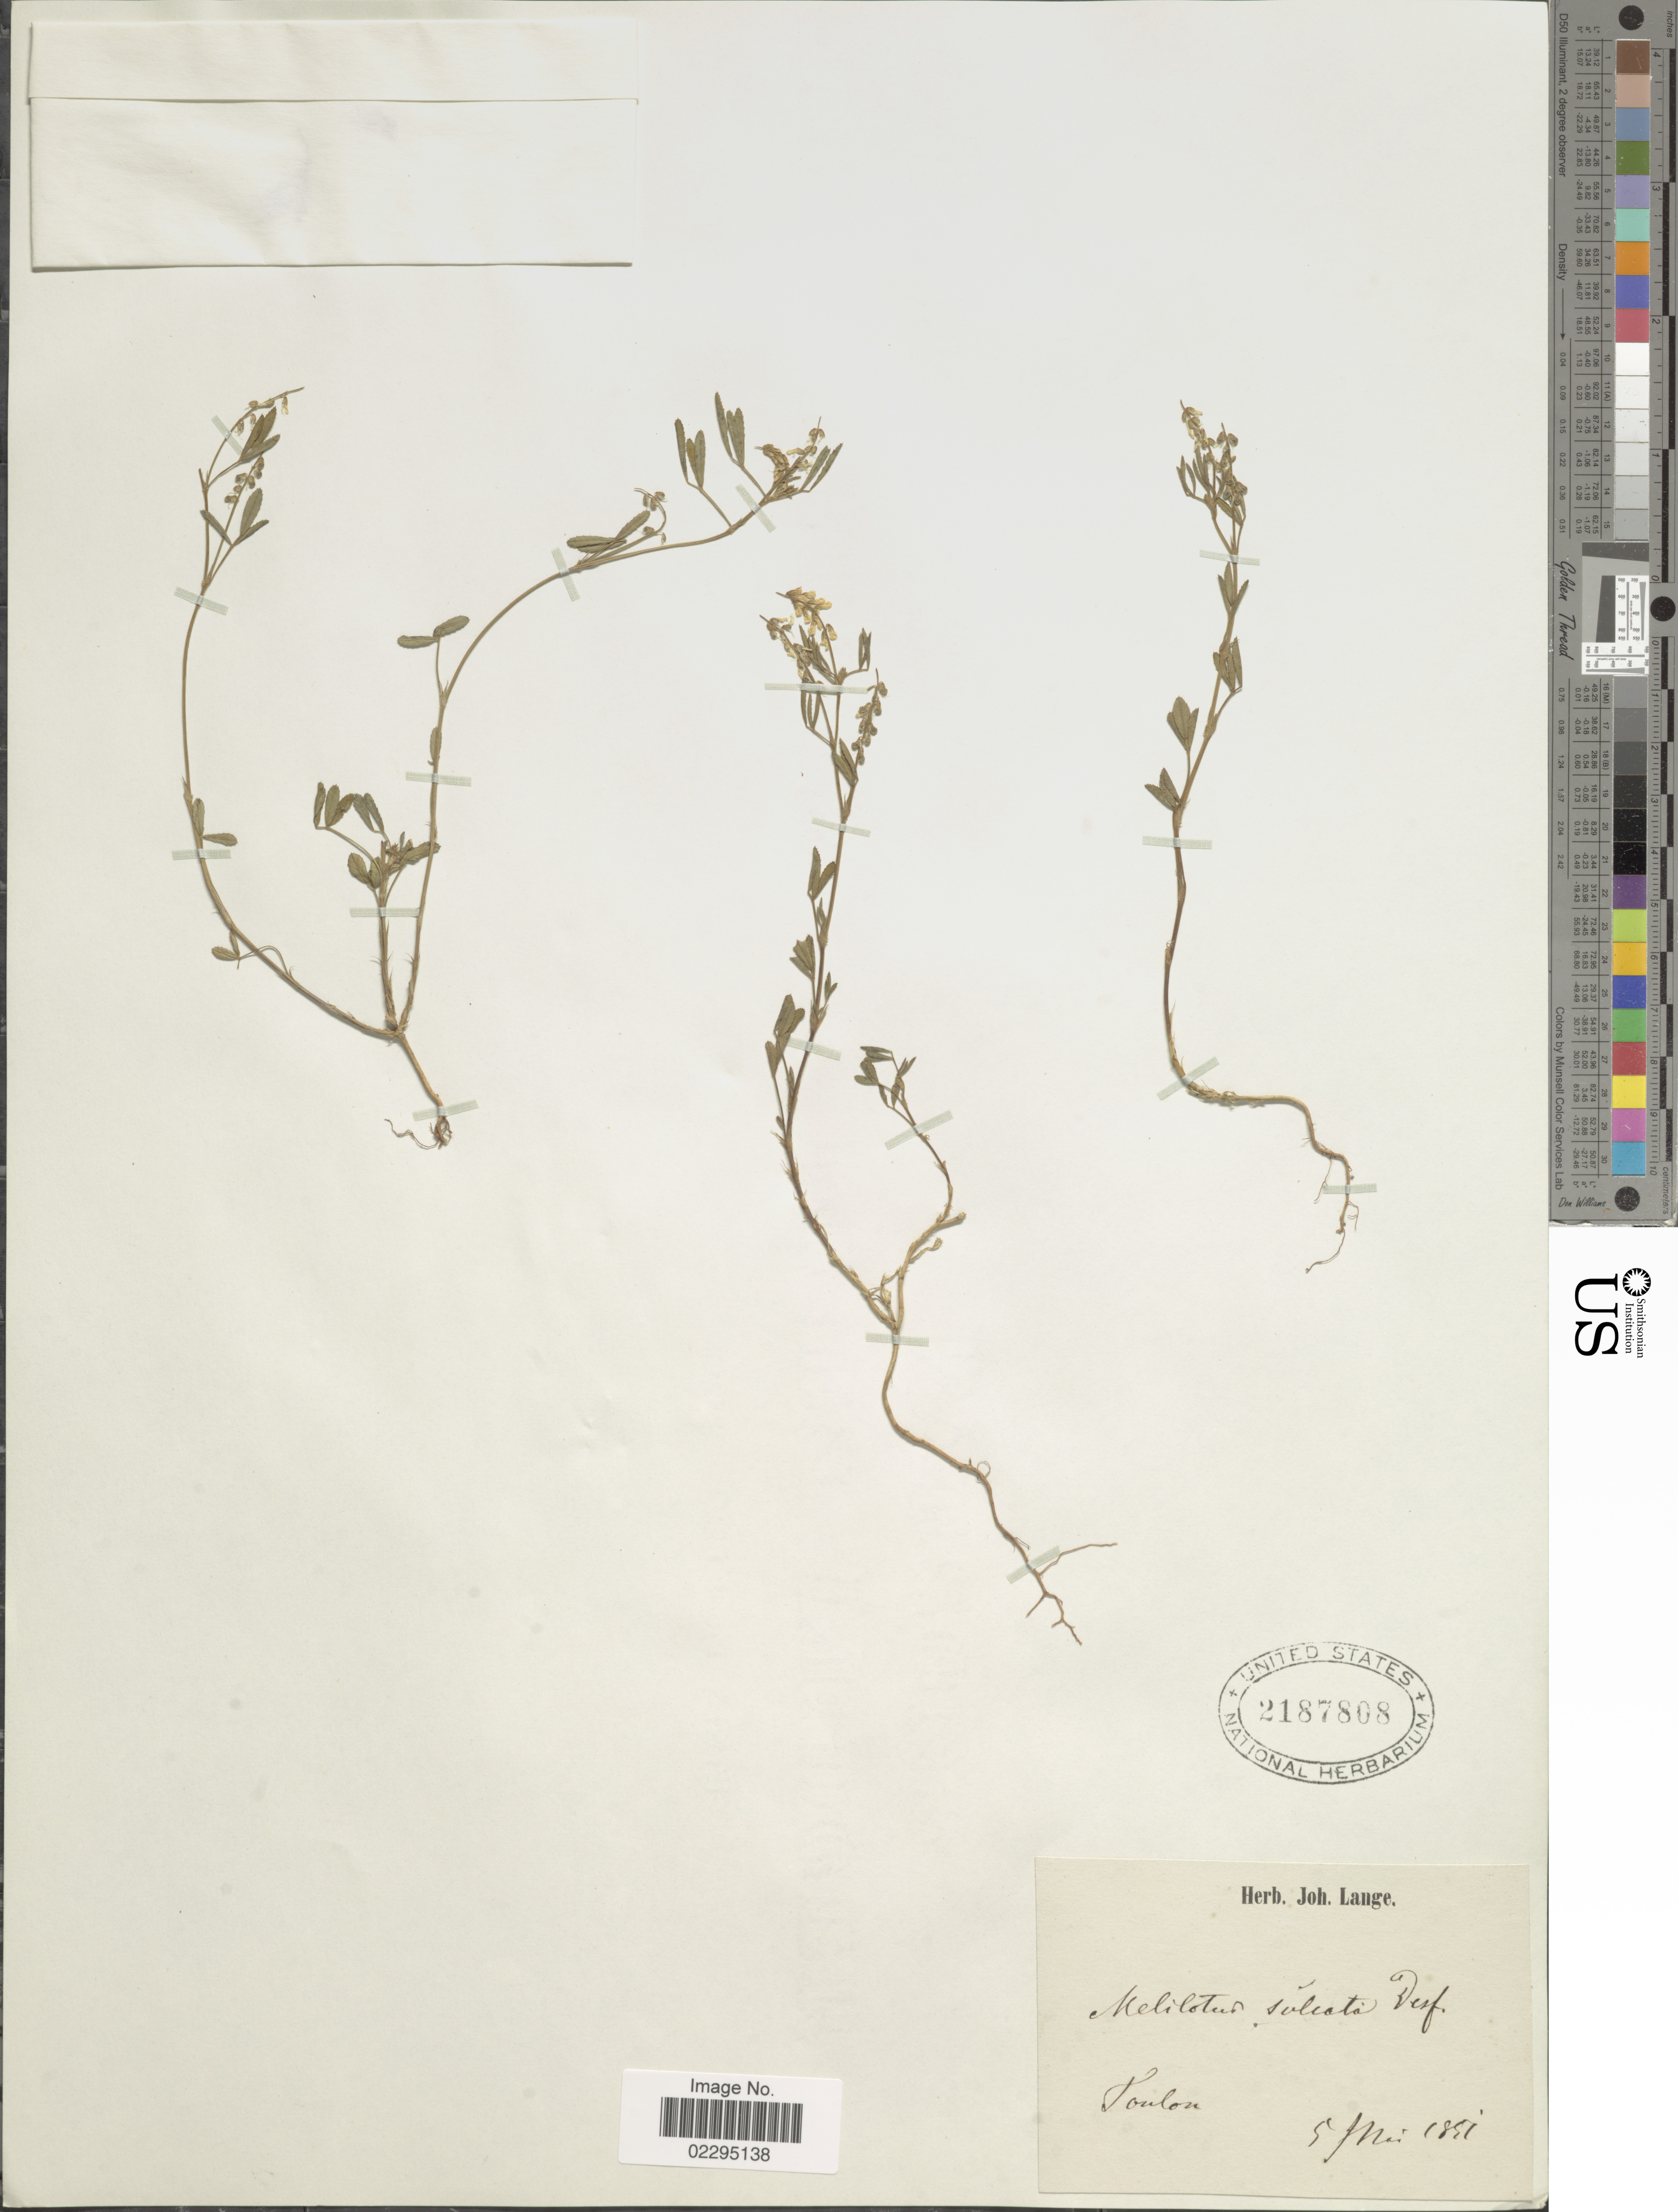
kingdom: Plantae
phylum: Tracheophyta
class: Magnoliopsida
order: Fabales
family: Fabaceae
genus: Melilotus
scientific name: Melilotus sulcatus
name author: Desf.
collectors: ex herb. Joh. Lange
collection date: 1851-05-05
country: France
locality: Toulon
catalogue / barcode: US 2187808